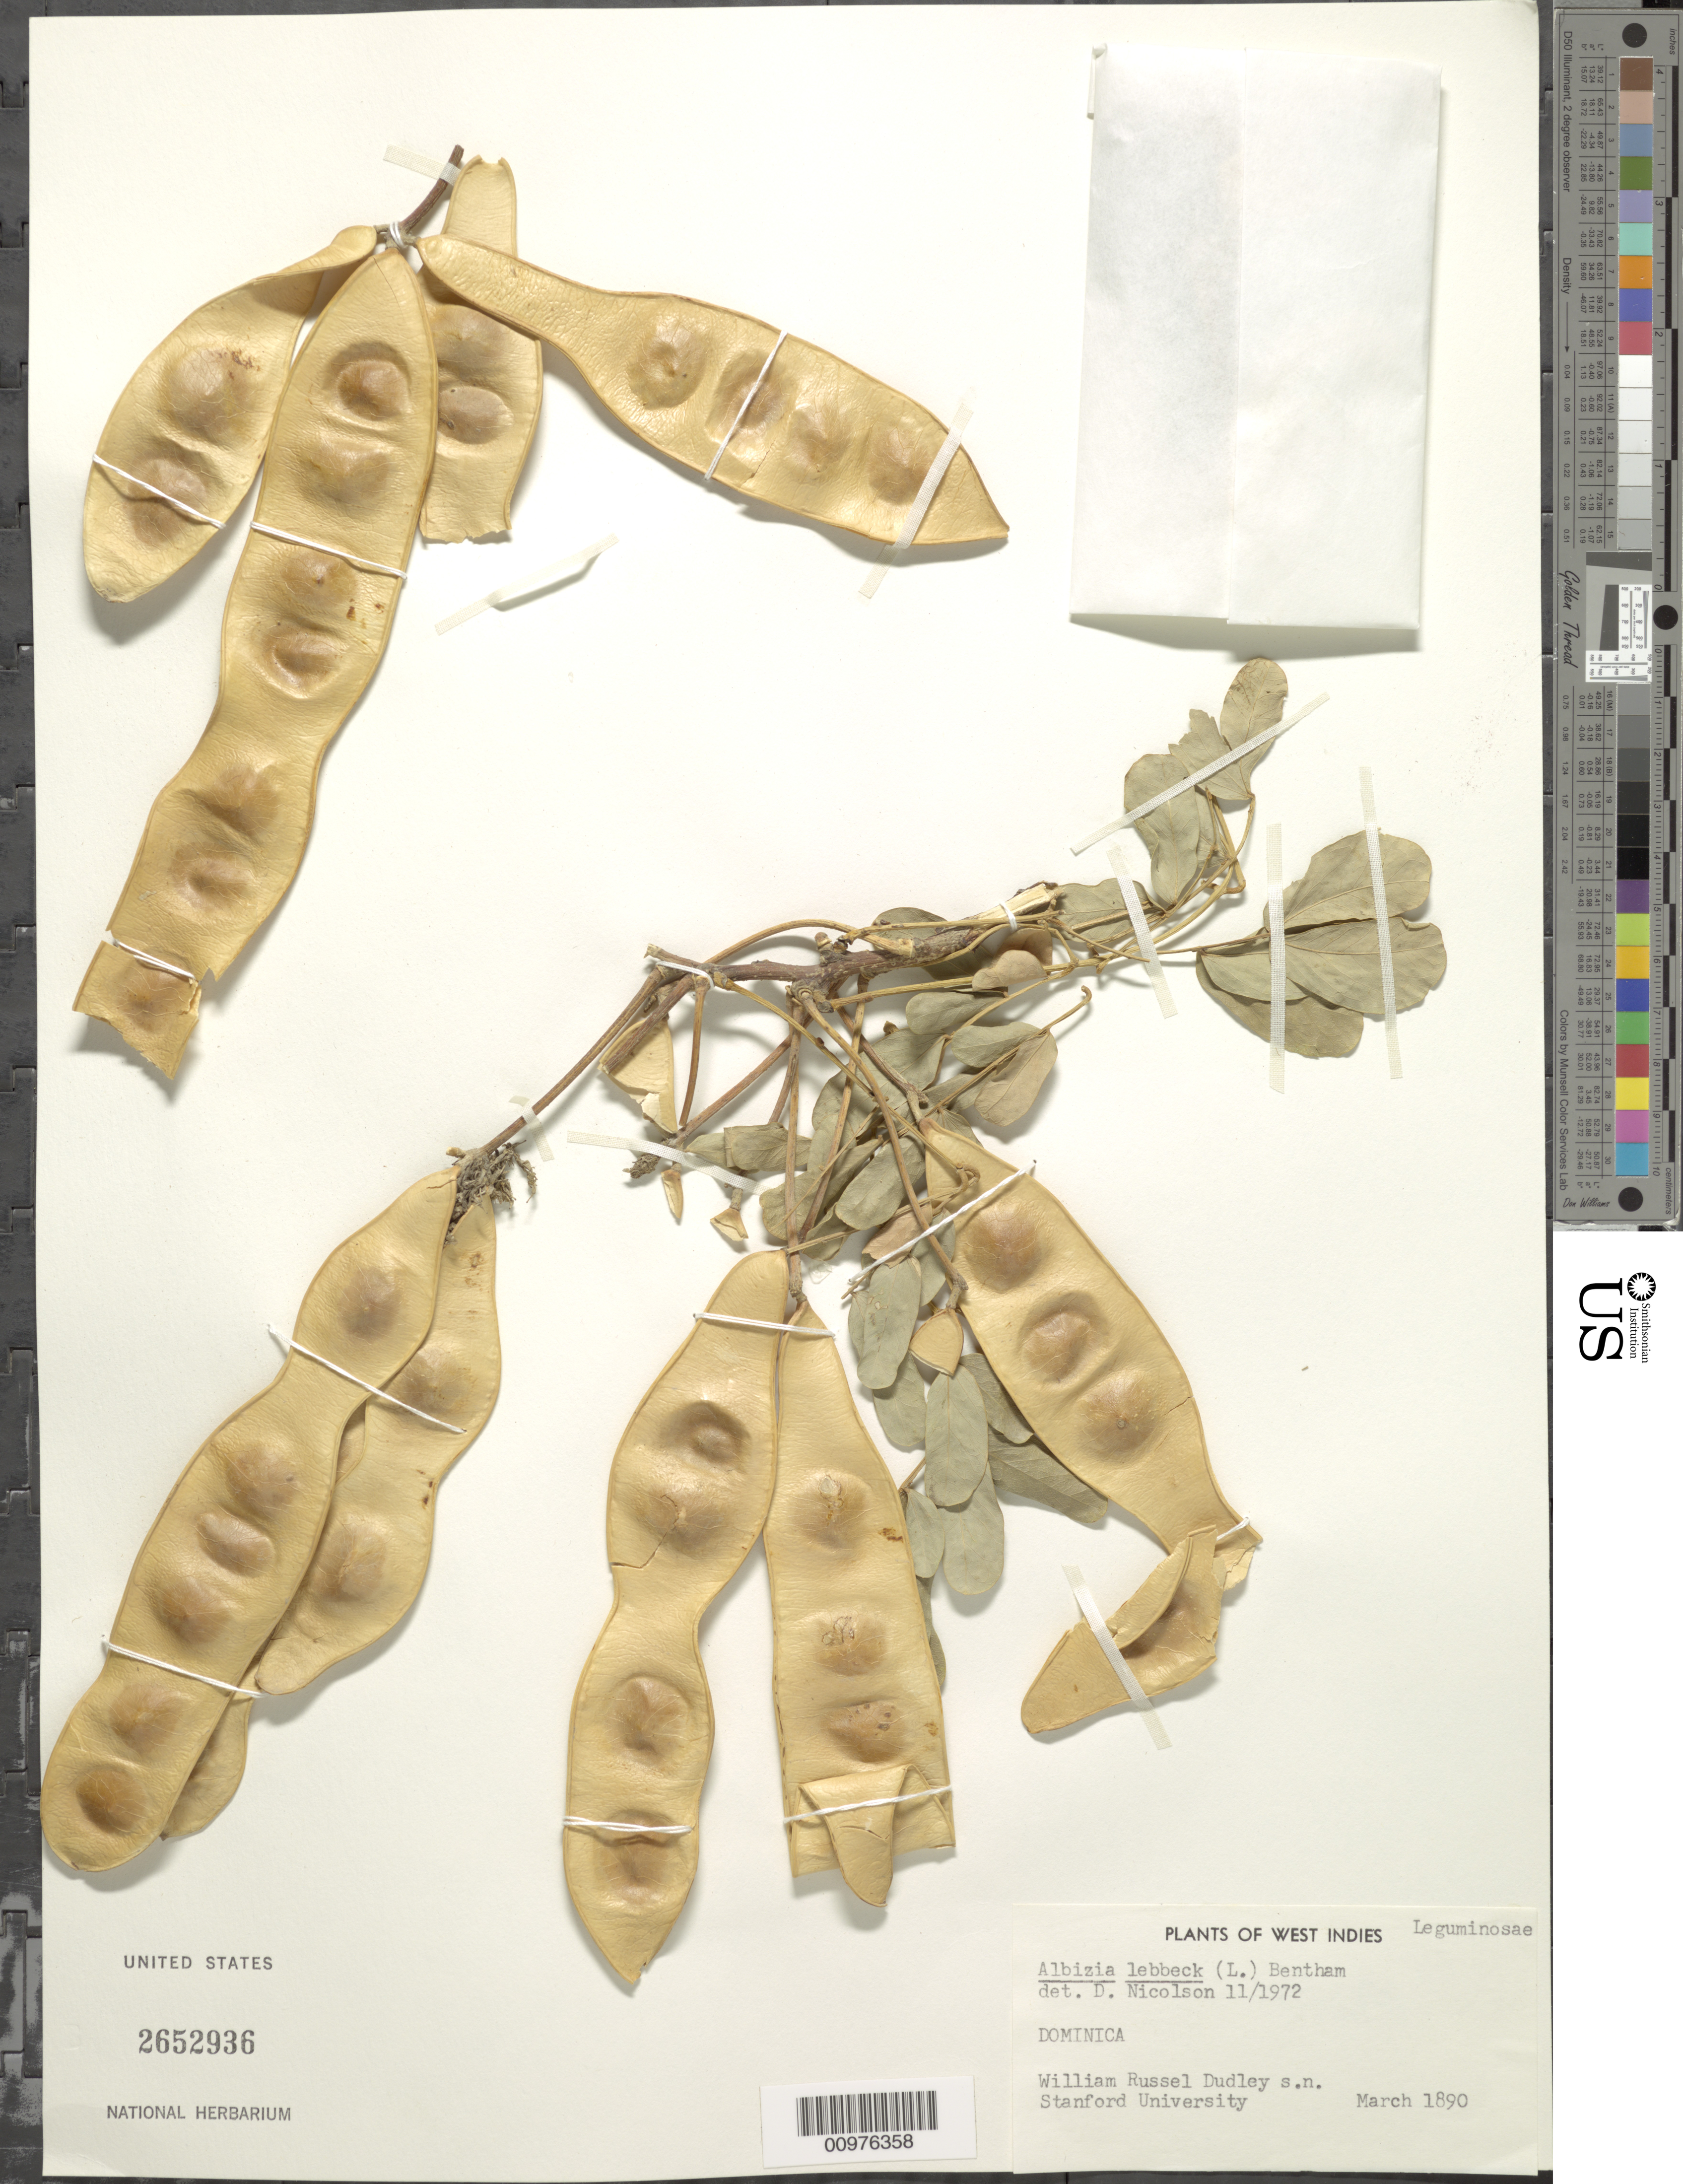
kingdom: Plantae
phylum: Tracheophyta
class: Magnoliopsida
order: Fabales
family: Fabaceae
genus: Albizia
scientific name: Albizia lebbeck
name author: (L.) Benth.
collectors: W. Dudley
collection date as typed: Mar 1890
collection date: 1890-03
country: Dominica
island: Dominica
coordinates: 0 N, 0 E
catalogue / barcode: US 2652936